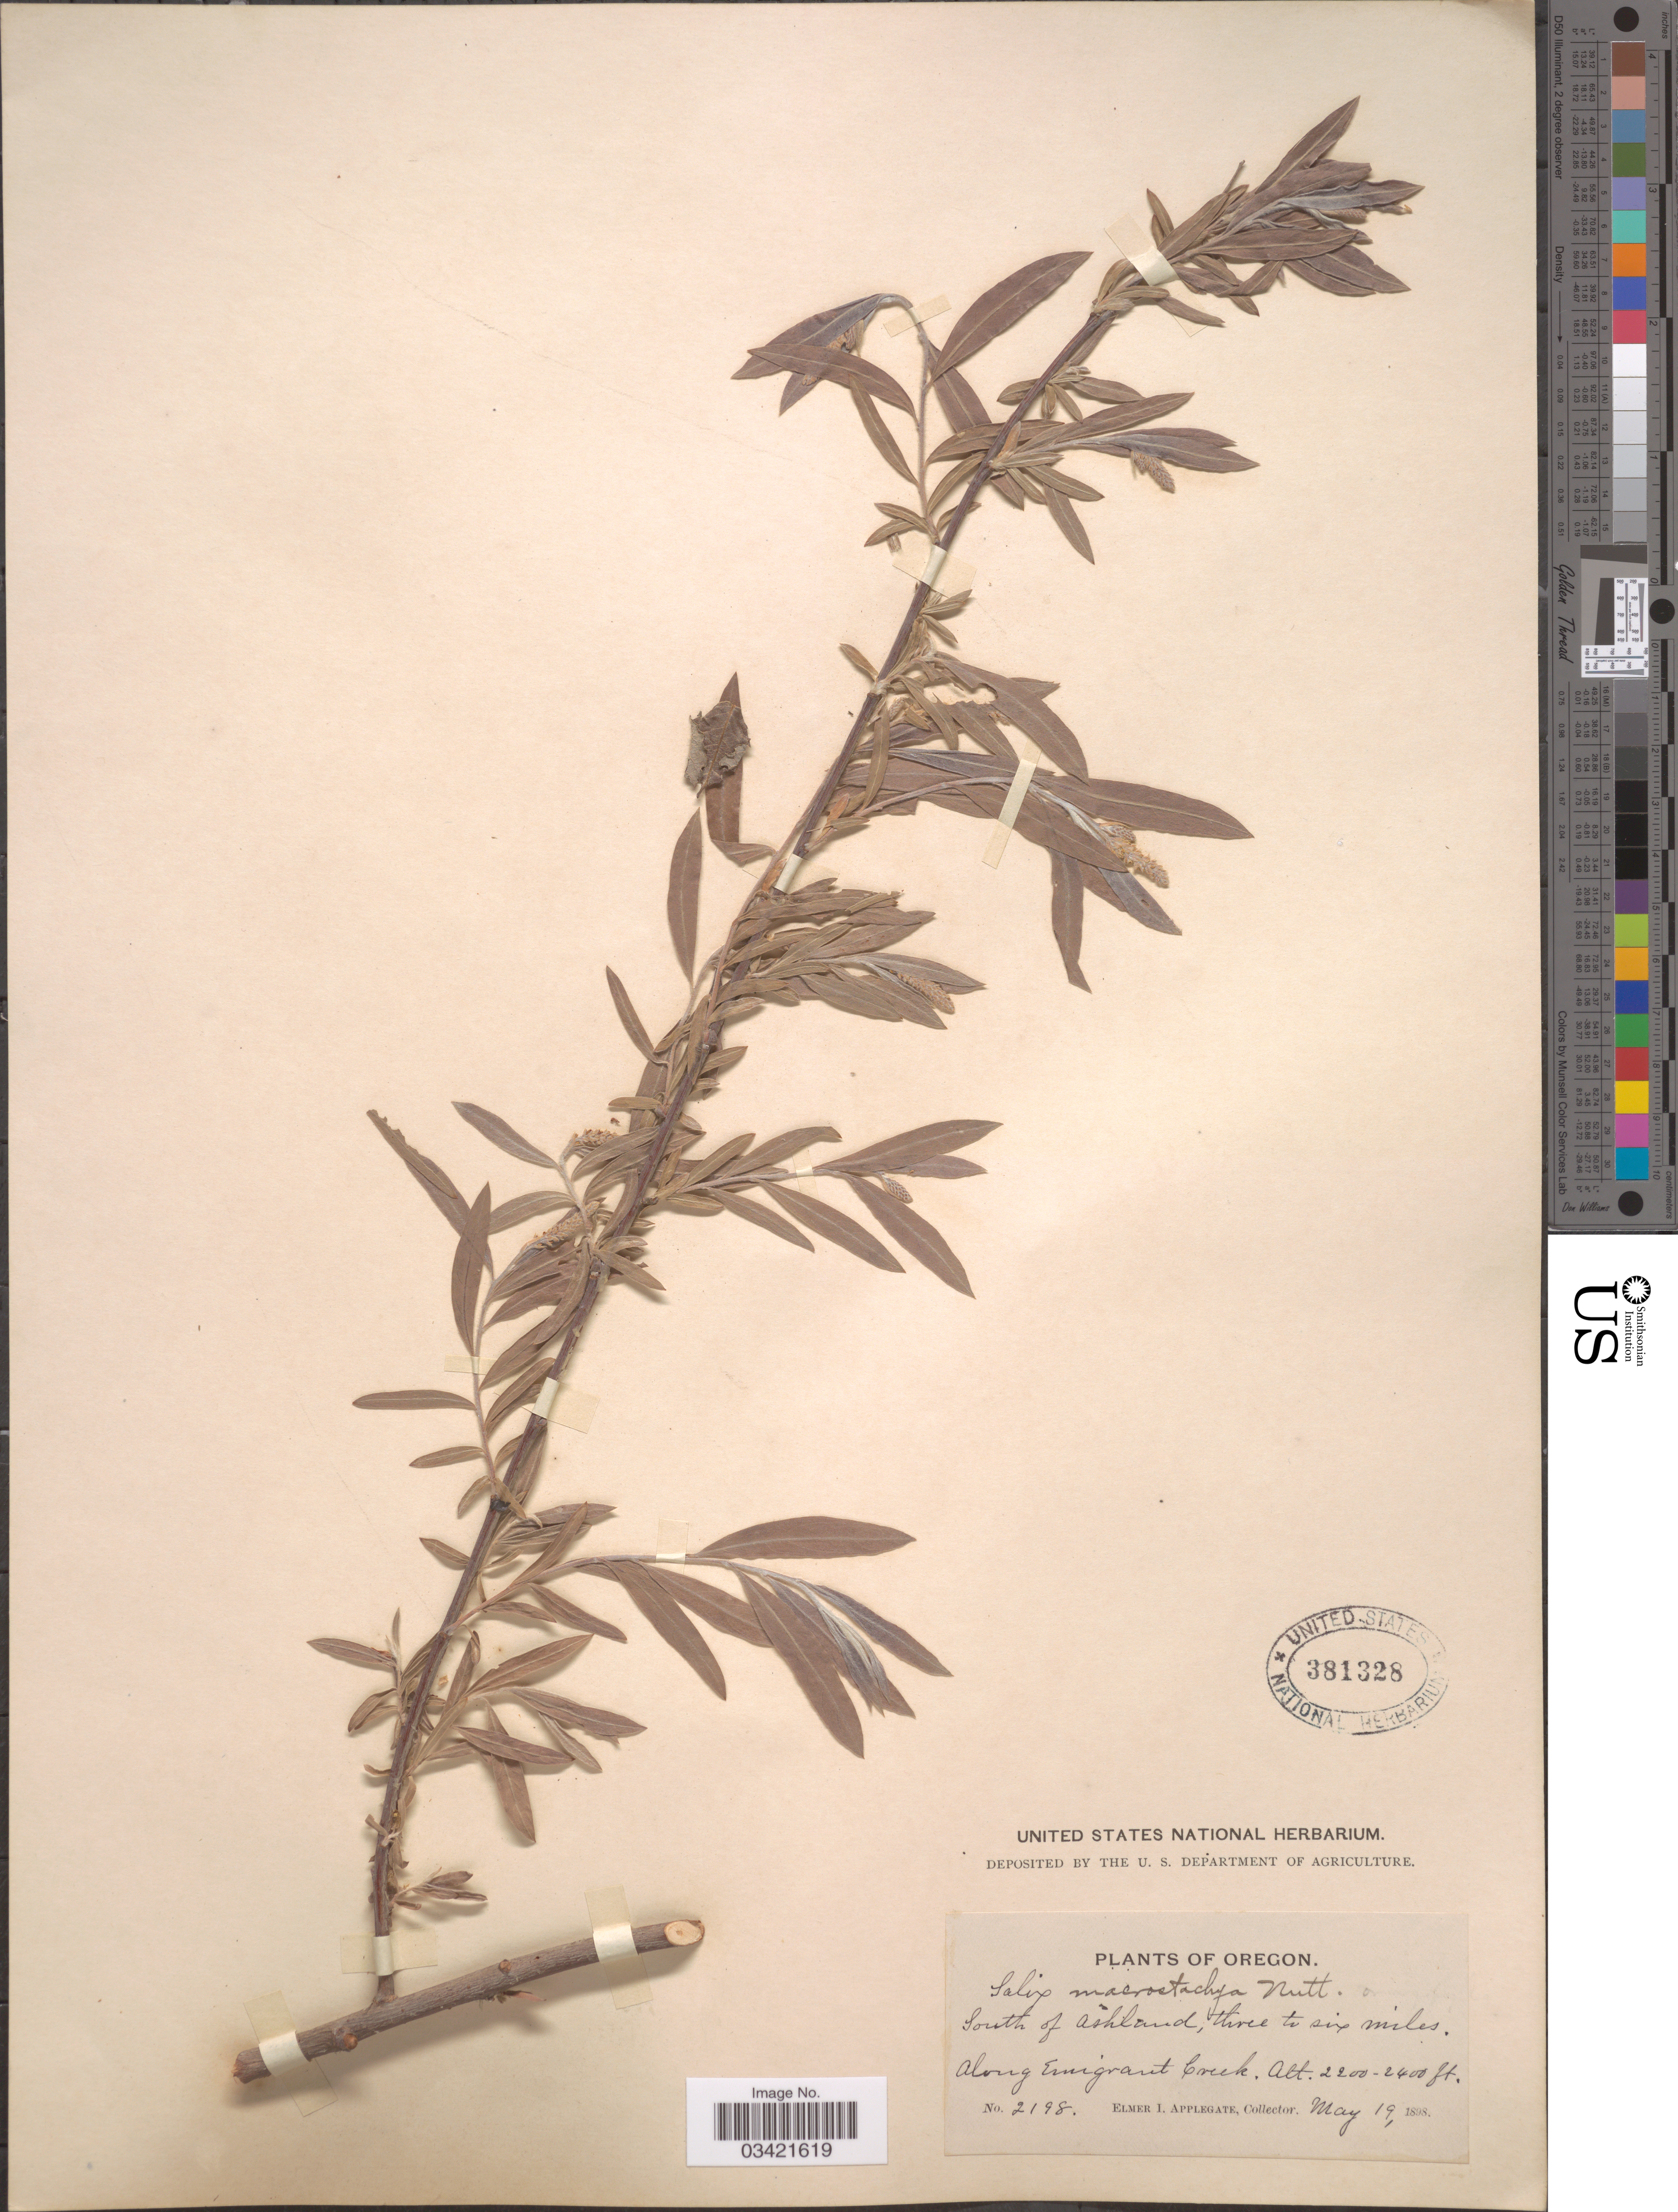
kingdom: Plantae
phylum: Tracheophyta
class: Magnoliopsida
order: Malpighiales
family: Salicaceae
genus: Salix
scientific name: Salix hindsiana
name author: Benth.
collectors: E. I. Applegate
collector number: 2198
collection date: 1898-05-19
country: United States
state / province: Oregon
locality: South of Ashland, three to six miles. Along Emigrant Creek.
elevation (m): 671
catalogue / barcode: US 381328